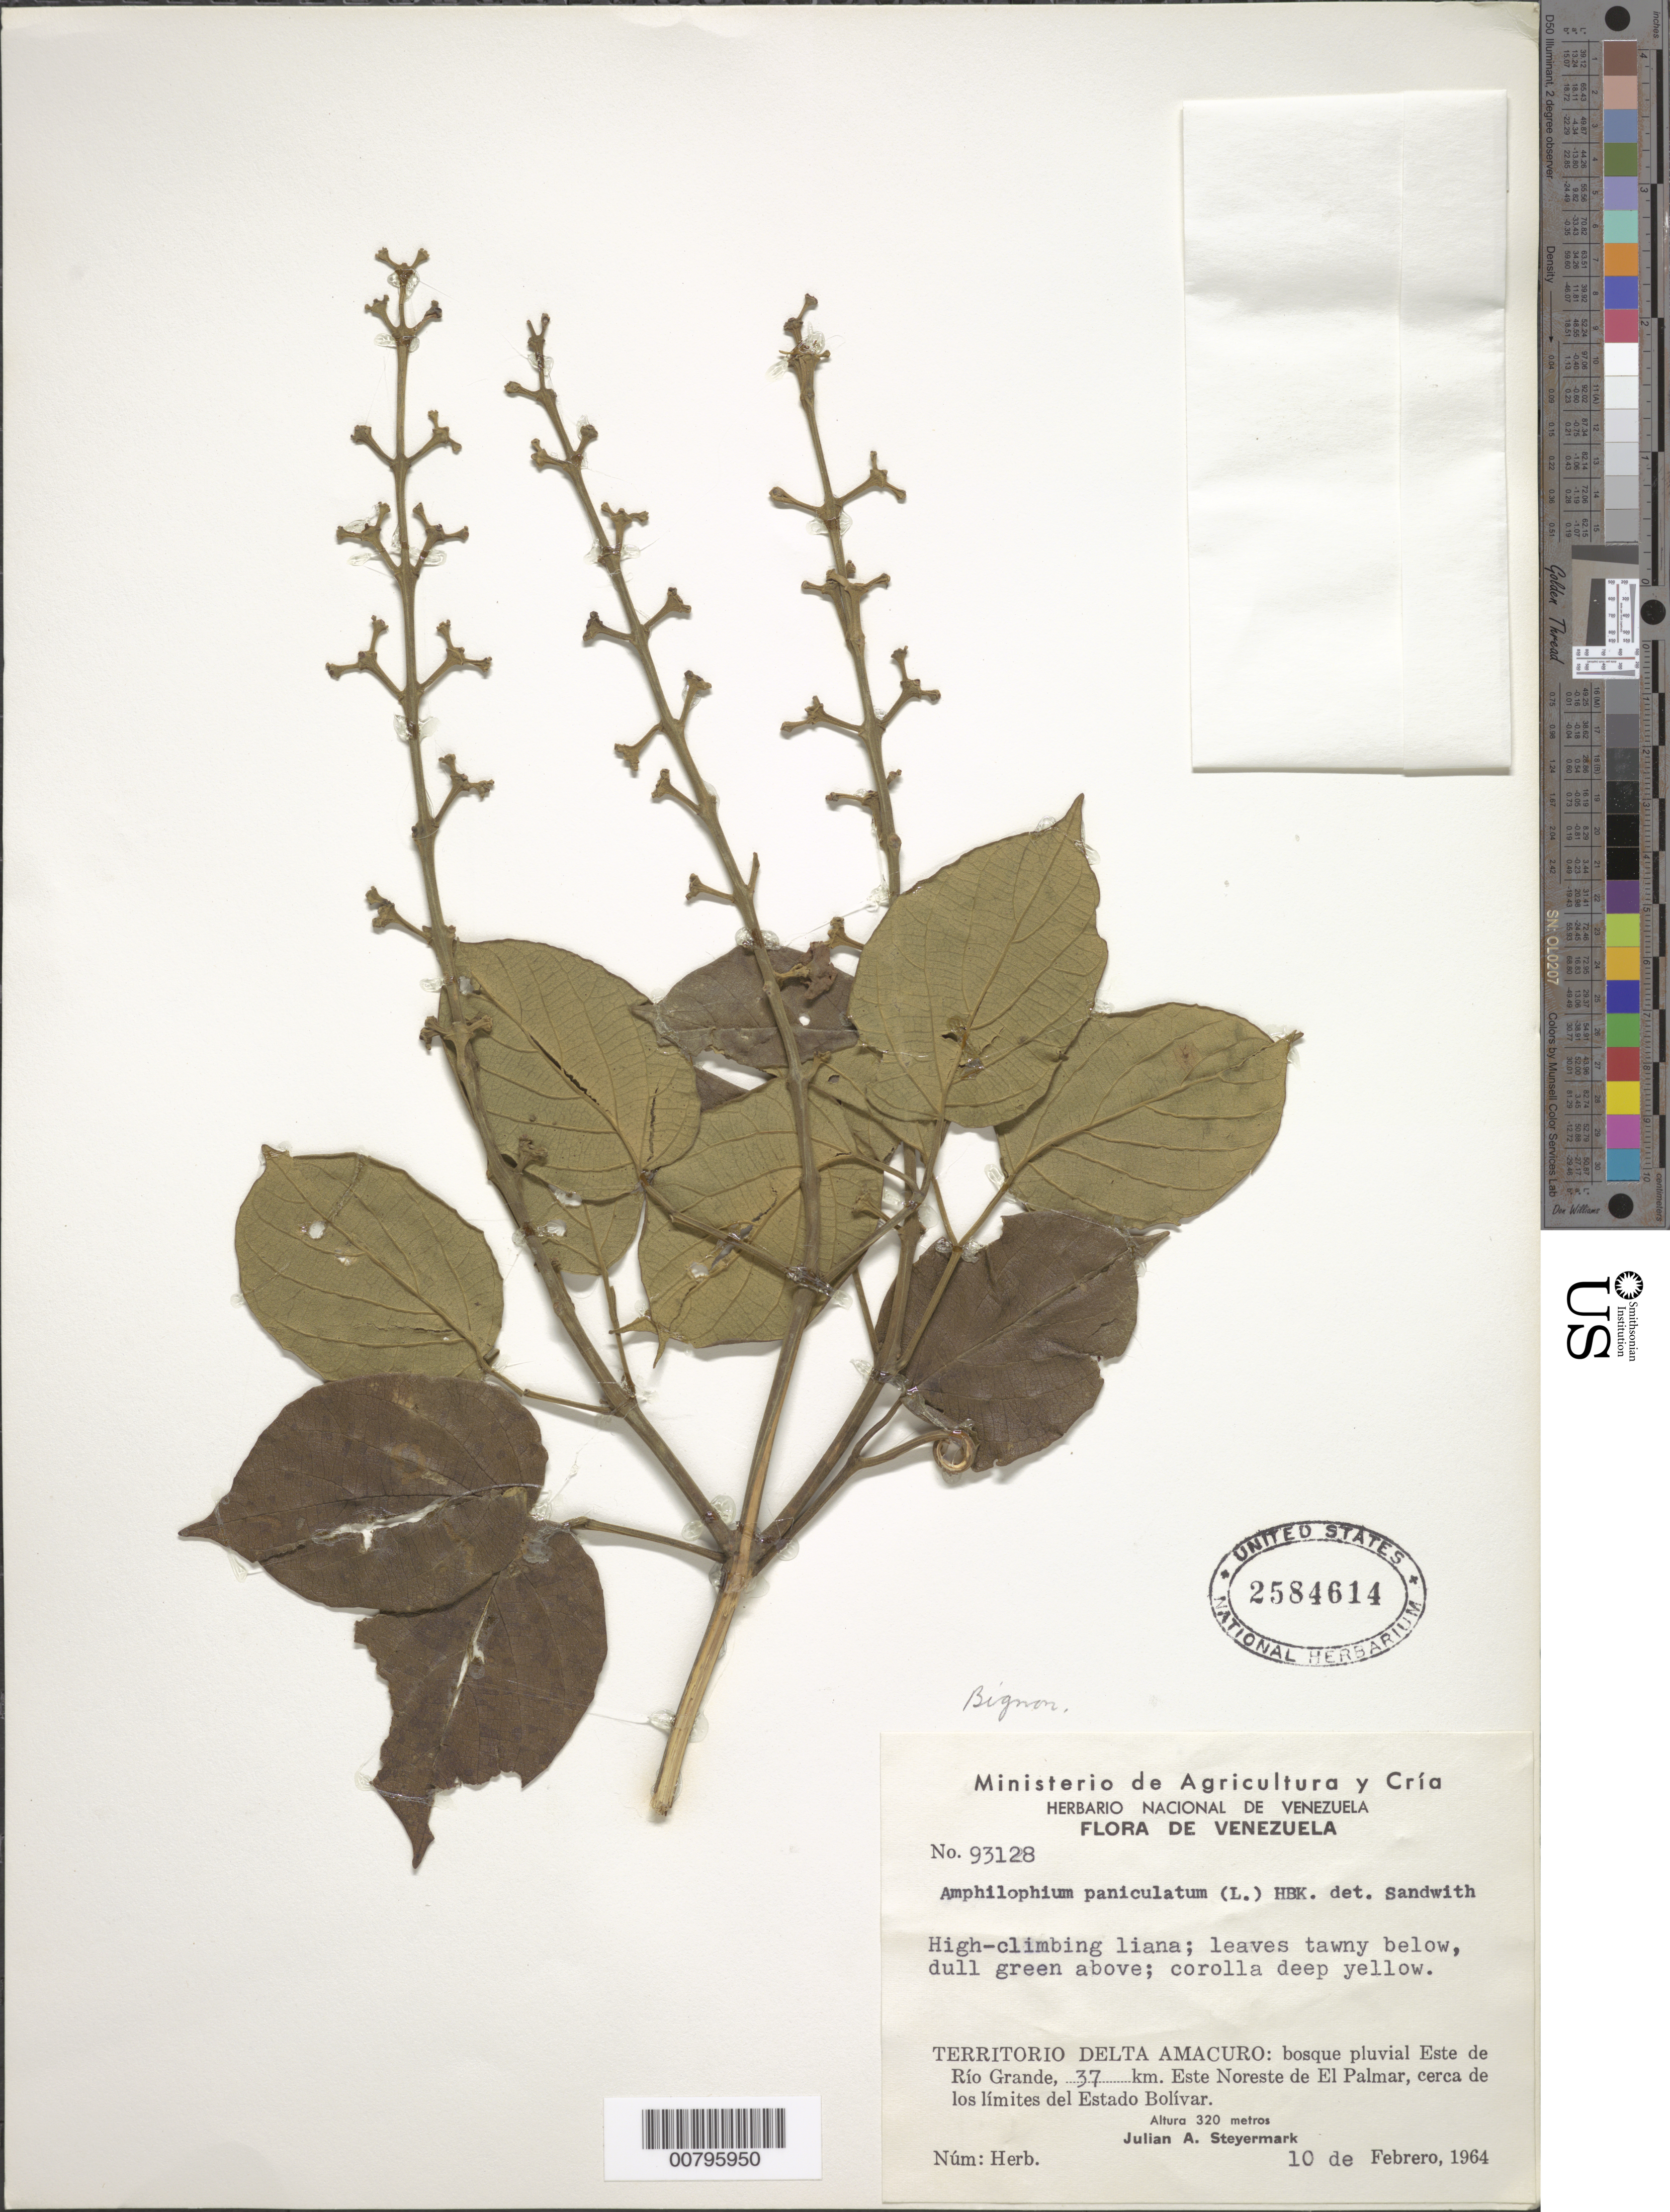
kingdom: Plantae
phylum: Tracheophyta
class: Magnoliopsida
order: Lamiales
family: Bignoniaceae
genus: Amphilophium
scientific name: Amphilophium paniculatum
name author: (L.) Kunth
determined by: Sandwith, N. Y.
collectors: J. Steyermark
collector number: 93128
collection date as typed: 10-Feb-64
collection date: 1964-02-10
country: Venezuela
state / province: Delta Amacuro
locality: Este de Río Grande, 37 km ENE de El Palmar, cerca de los límites del Estado Bolívar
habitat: Rainforest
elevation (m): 320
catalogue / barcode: US 2584614